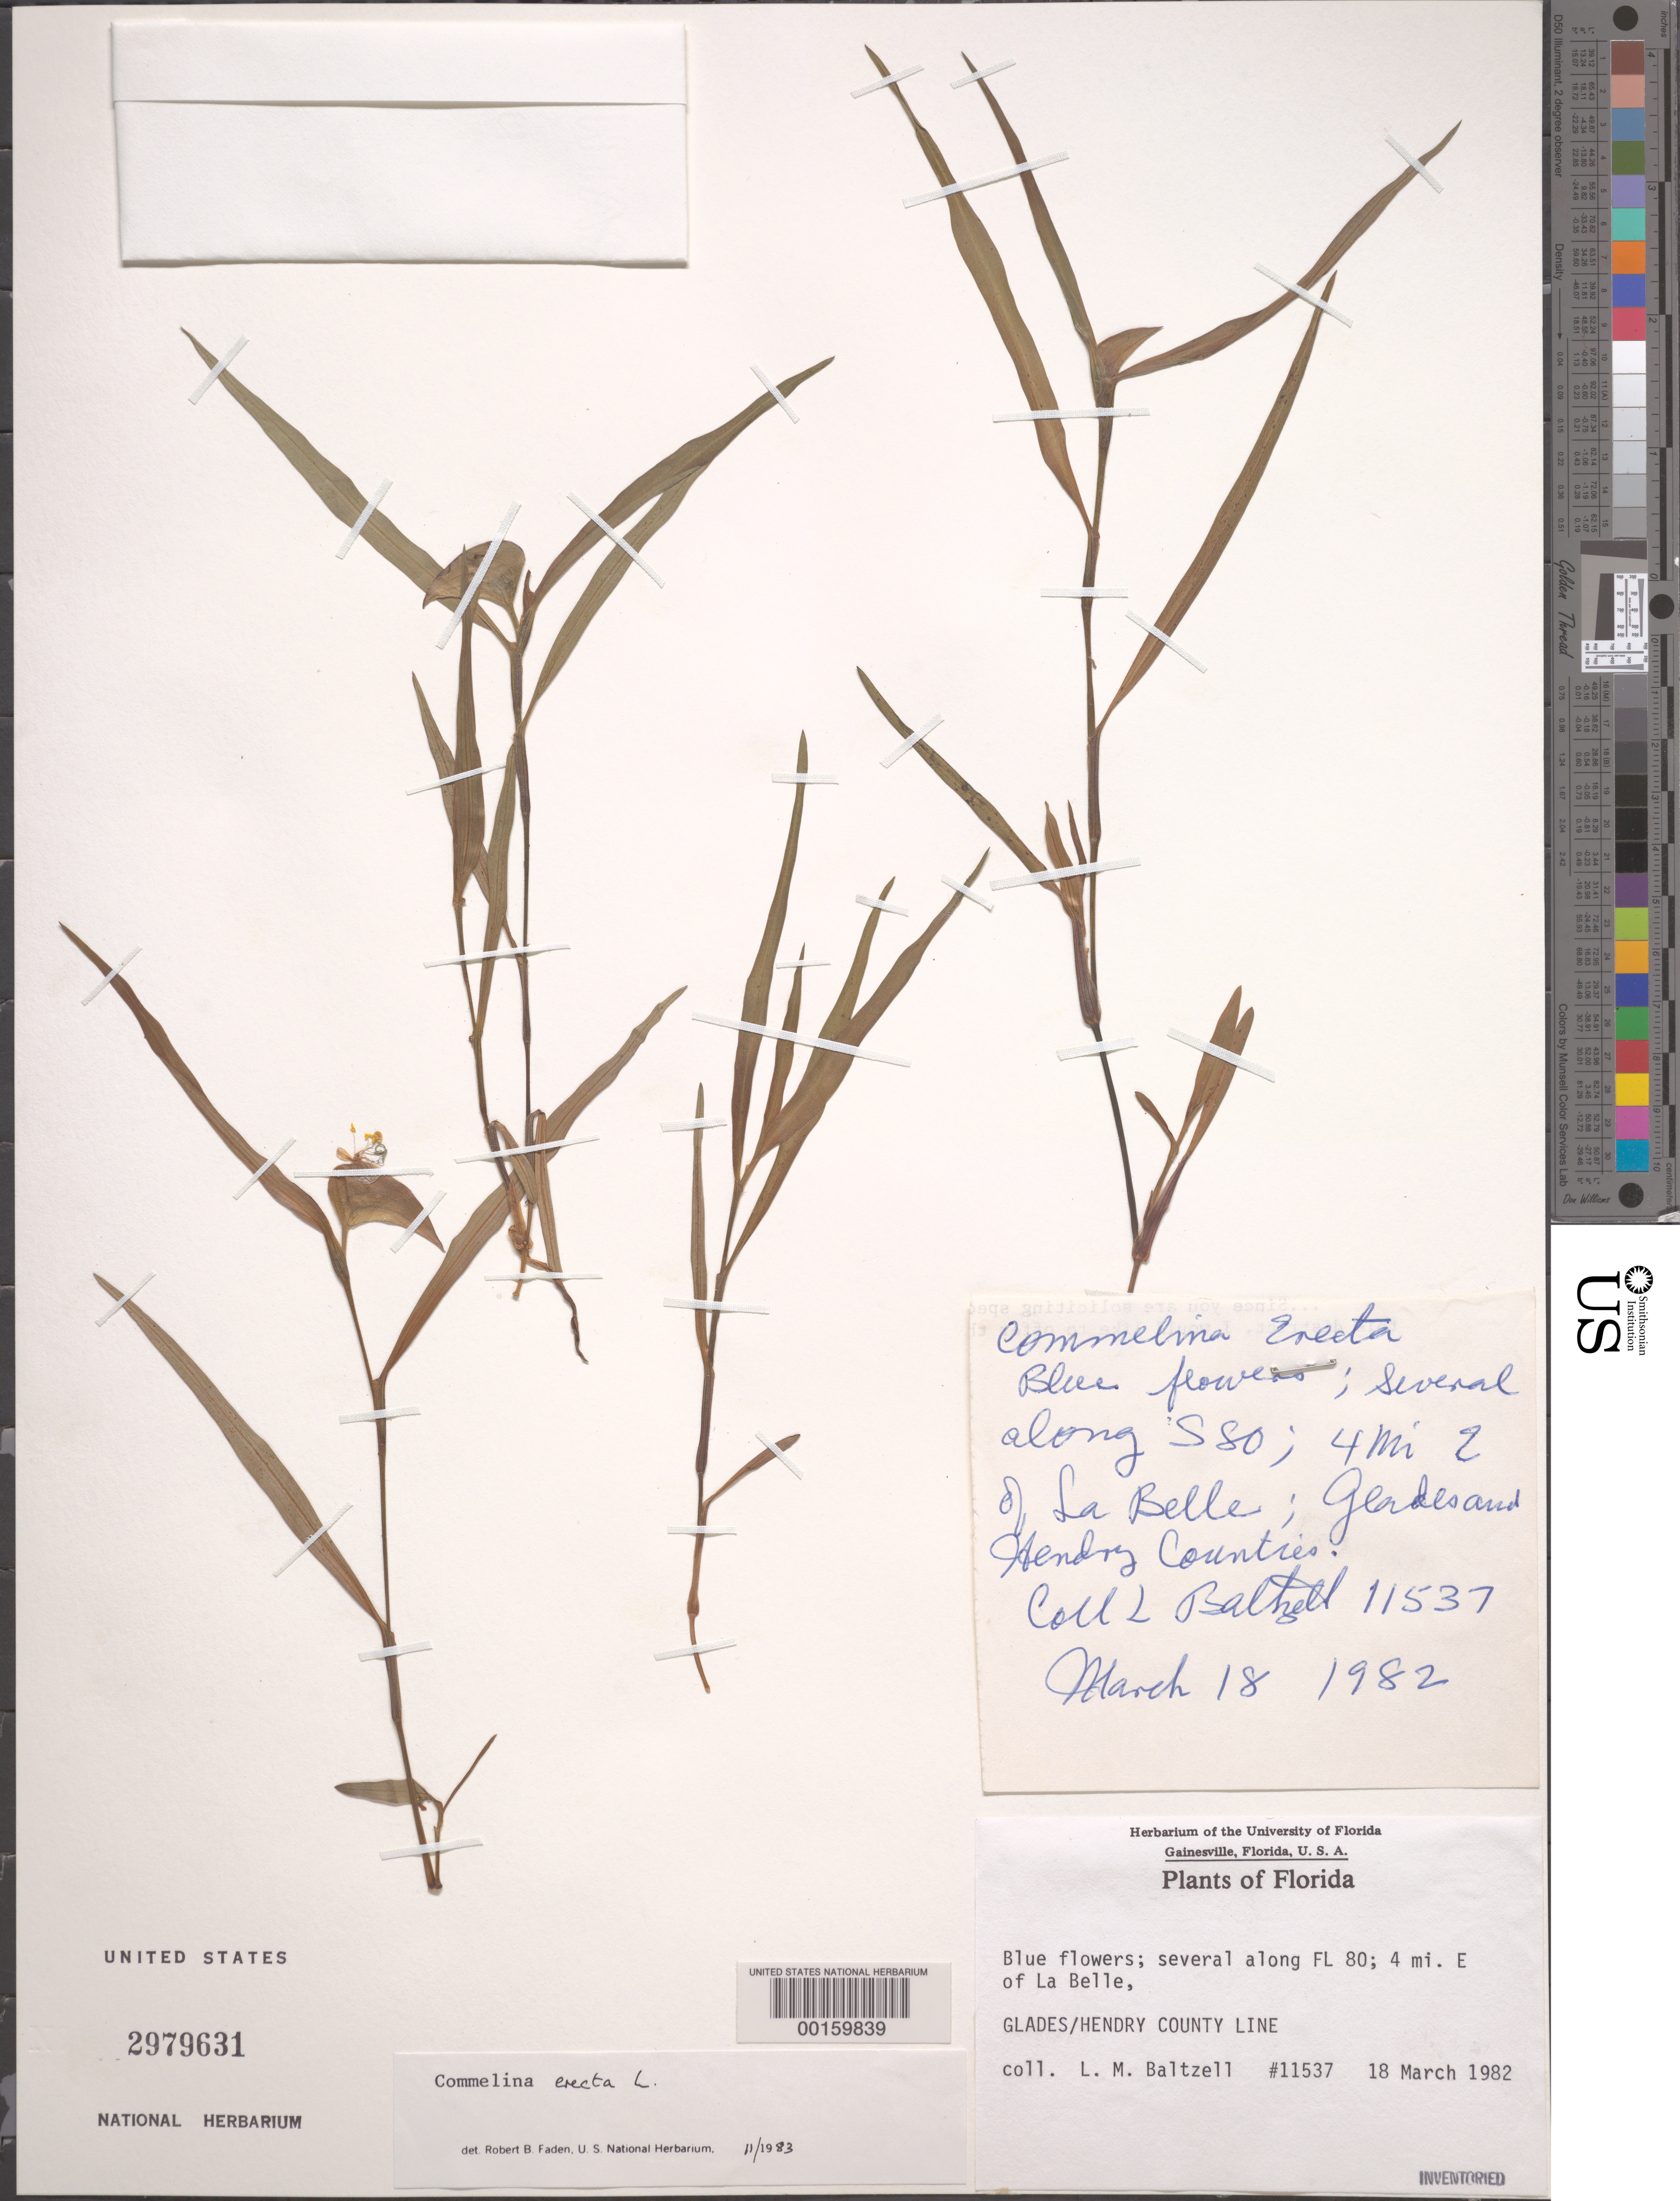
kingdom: Plantae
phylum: Tracheophyta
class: Liliopsida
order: Commelinales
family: Commelinaceae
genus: Commelina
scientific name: Commelina erecta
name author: L.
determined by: Faden, Robert B., (US), Smithsonian Institution - National Museum of Natural History (UNITED STATES)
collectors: L. Baltzell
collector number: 11537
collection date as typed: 18 Mar 1982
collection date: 1982-03-18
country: United States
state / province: Florida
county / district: Glades / Hendry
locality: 4 mi. e of la belle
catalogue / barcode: US 2979631